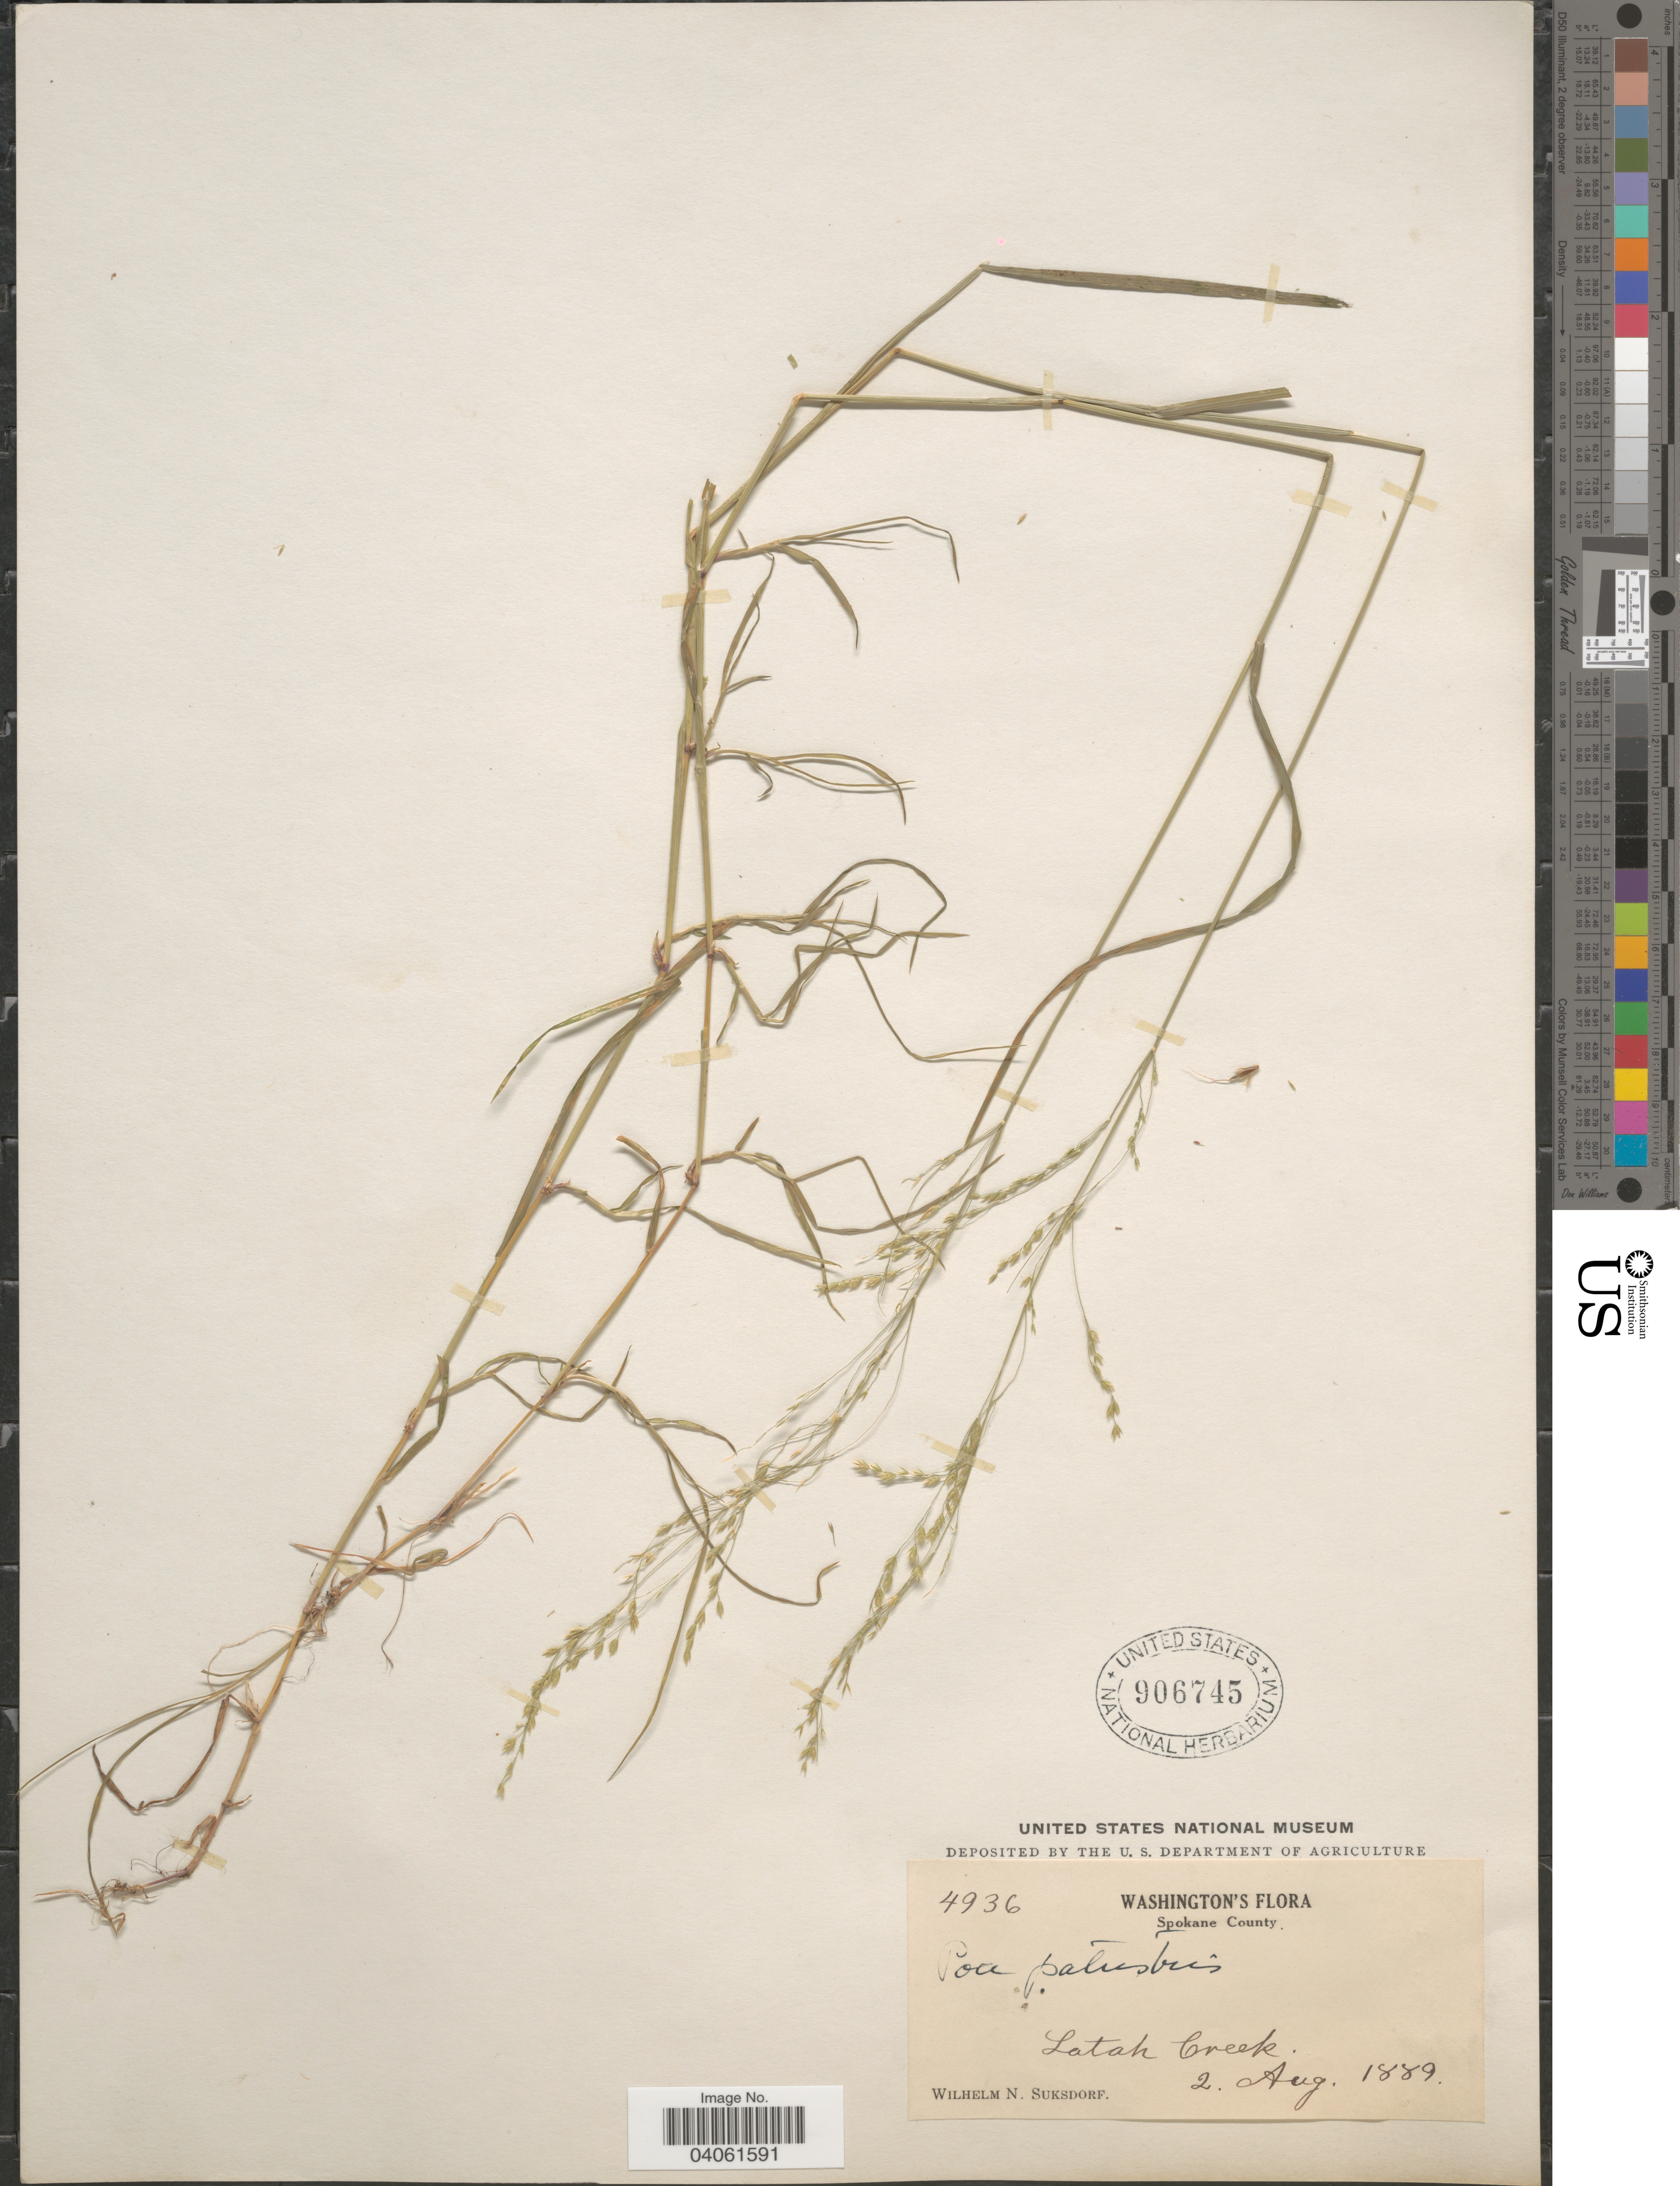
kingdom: Plantae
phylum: Tracheophyta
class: Liliopsida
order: Poales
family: Poaceae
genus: Poa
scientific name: Poa palustris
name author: L.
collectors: W. N. Suksdorf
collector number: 4936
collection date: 1889-08-02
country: United States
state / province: Washington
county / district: Spokane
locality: Spokane County. Latah Creek.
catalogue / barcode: US 906745